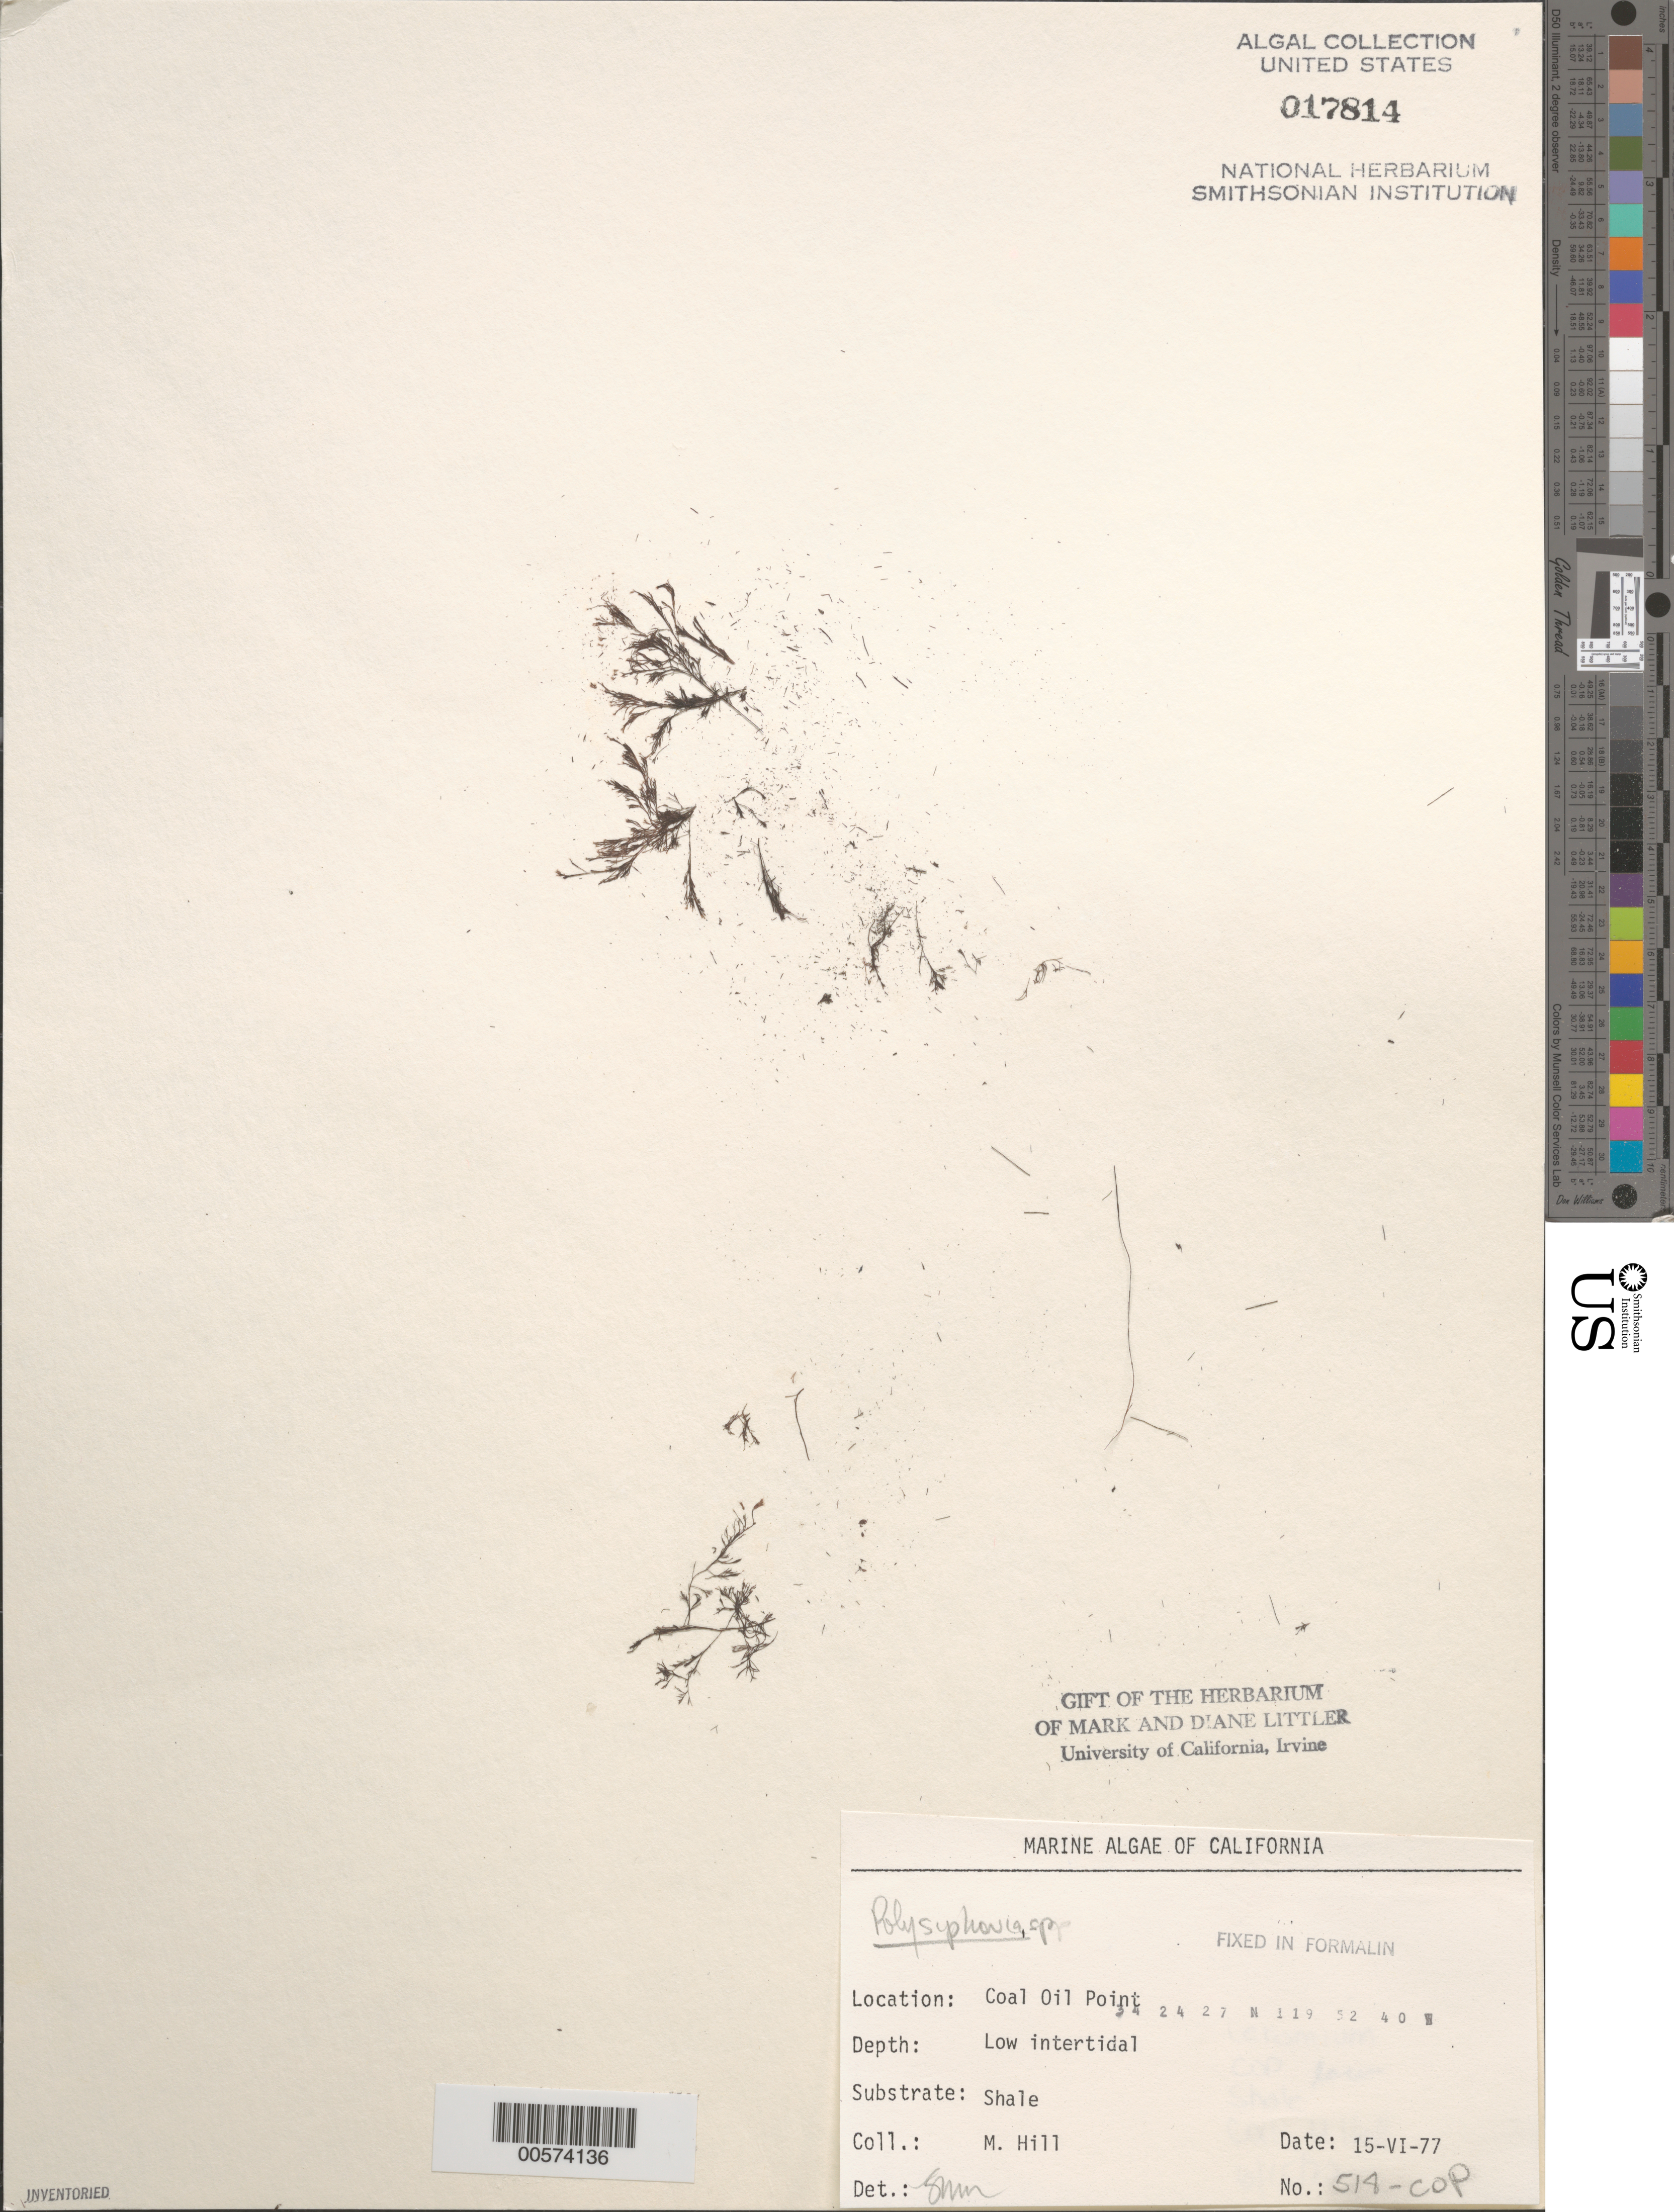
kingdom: Plantae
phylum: Rhodophyta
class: Florideophyceae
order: Ceramiales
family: Rhodomelaceae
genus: Polysiphonia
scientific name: Polysiphonia sp.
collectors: M. Hill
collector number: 518-COP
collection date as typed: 27 Jan 76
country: United States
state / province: California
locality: Coal Oil Point.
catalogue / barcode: US 1814